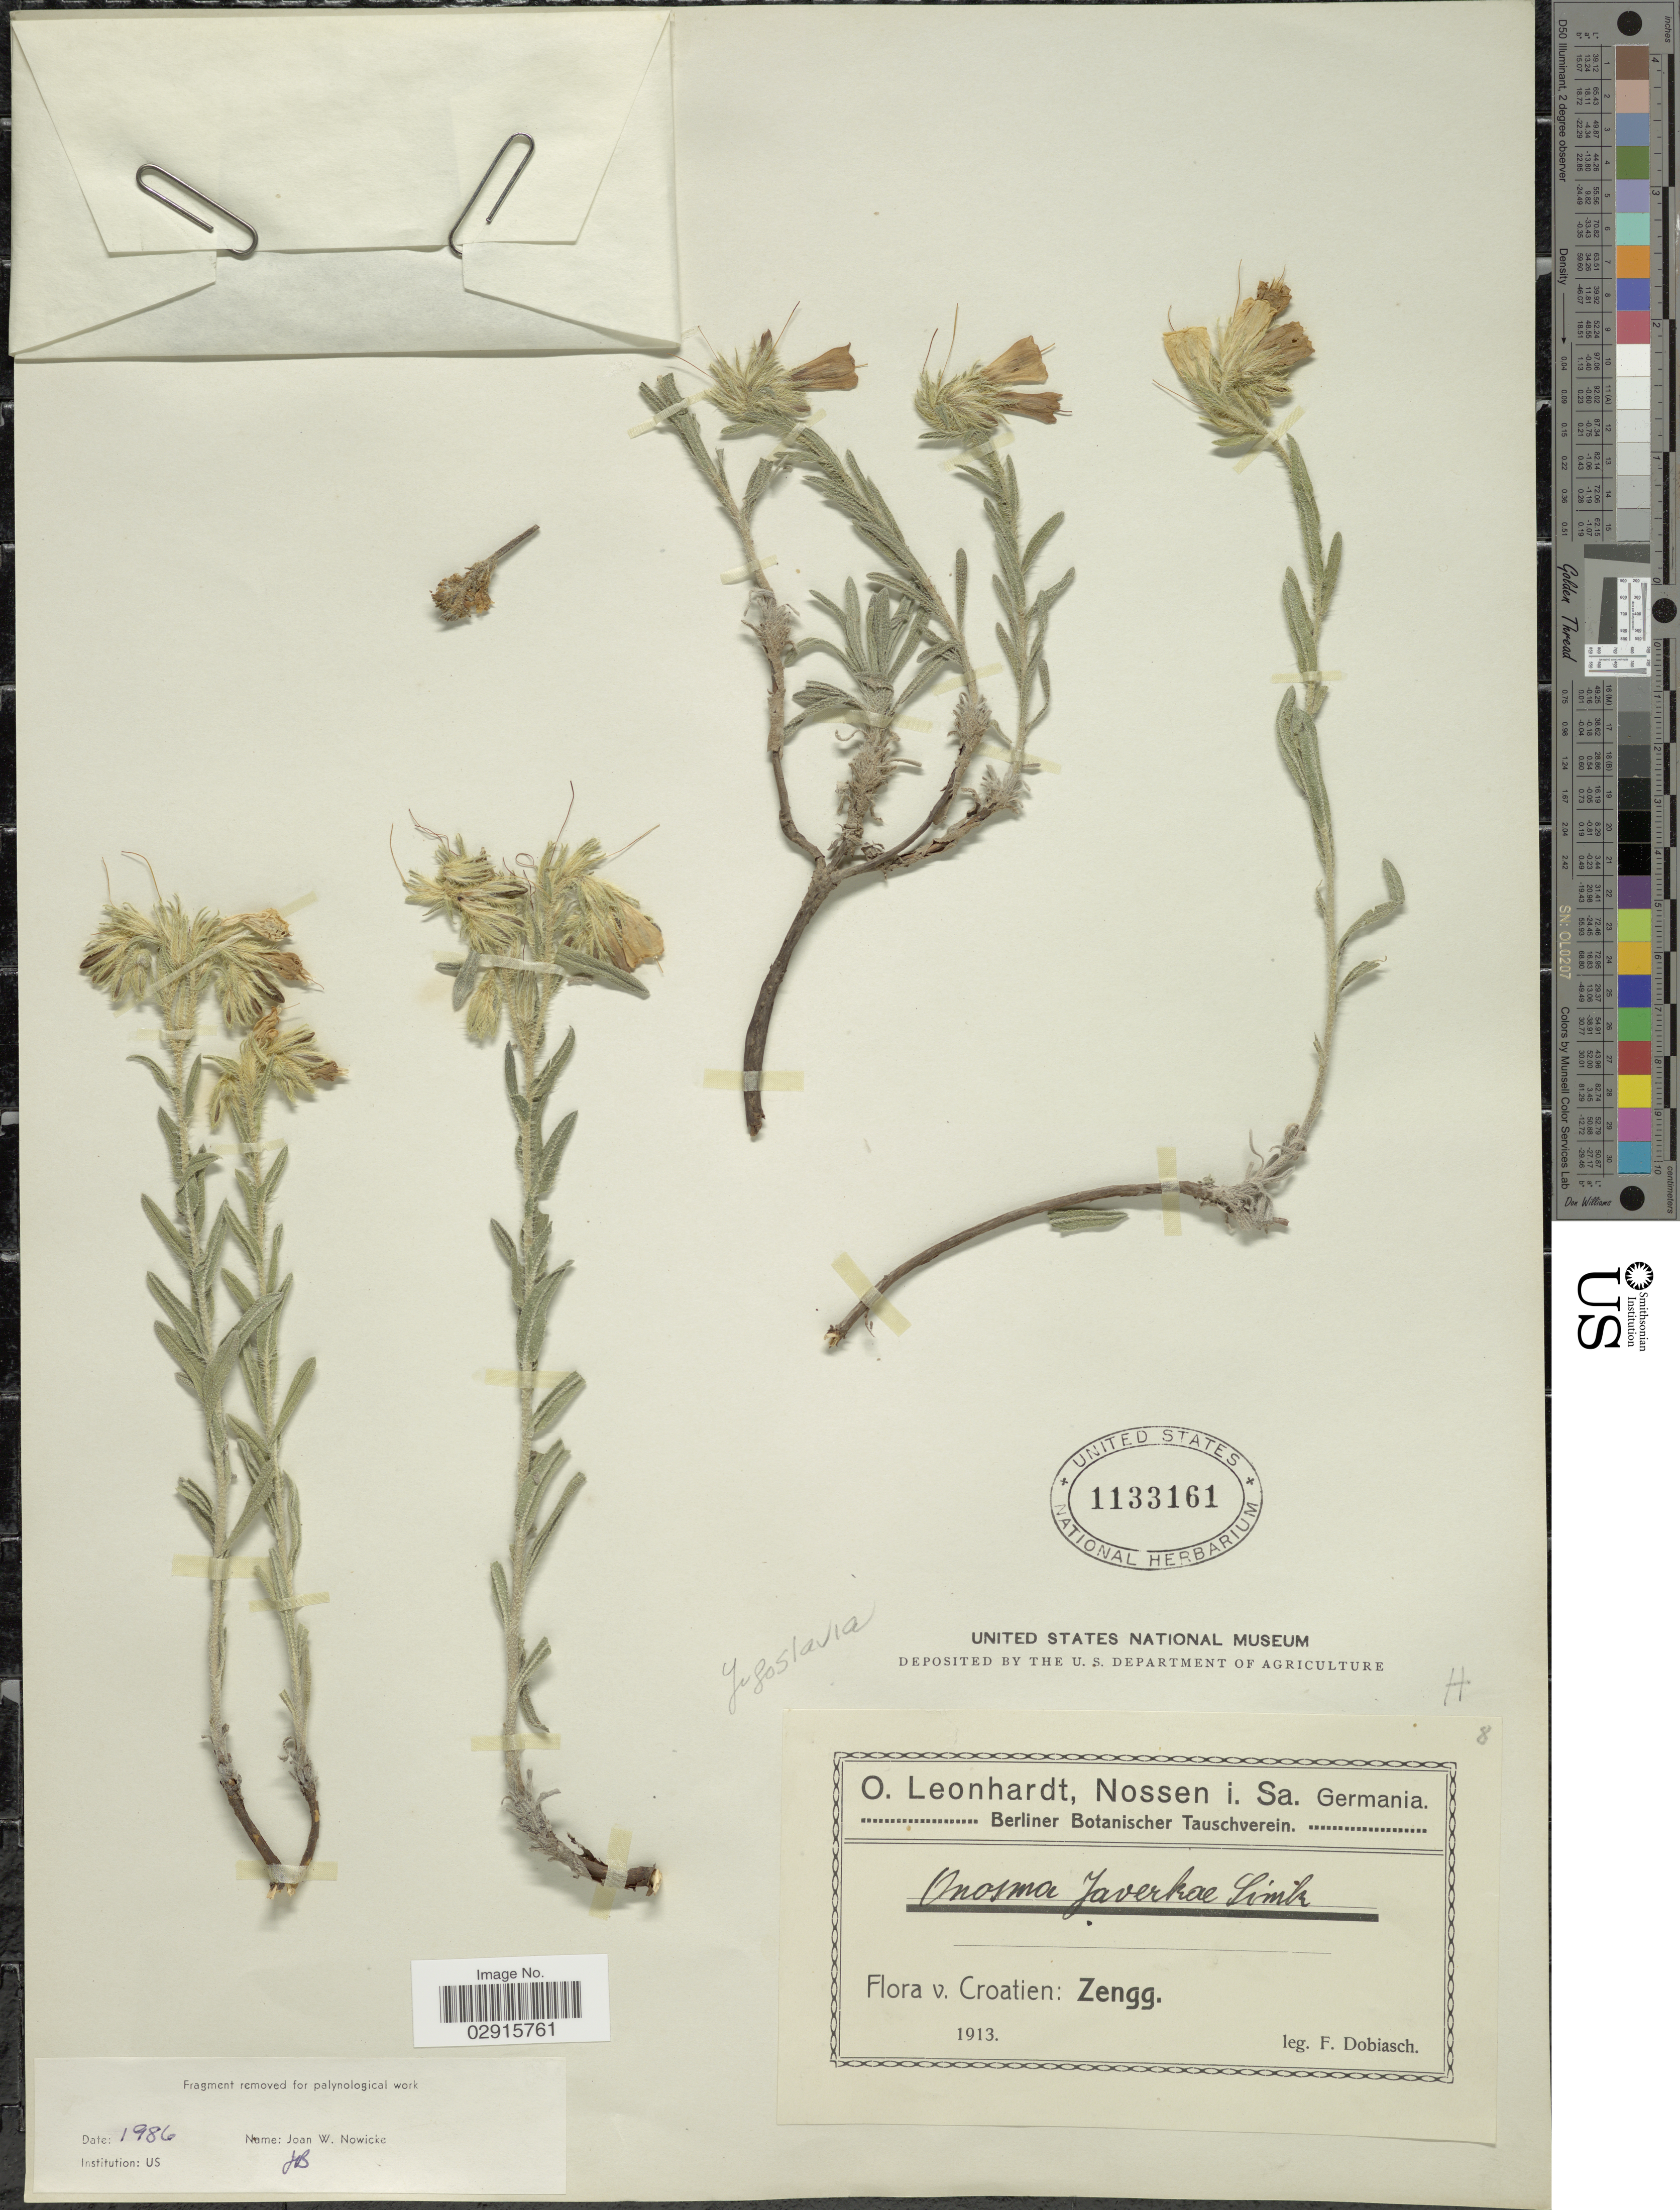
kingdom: Plantae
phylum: Tracheophyta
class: Magnoliopsida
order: Boraginales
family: Boraginaceae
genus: Onosma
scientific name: Onosma javorkae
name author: Simonk.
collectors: F. Dobiasch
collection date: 1913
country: Croatia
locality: Croatien: Zengg. Yugoslavia.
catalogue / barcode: US 1133161